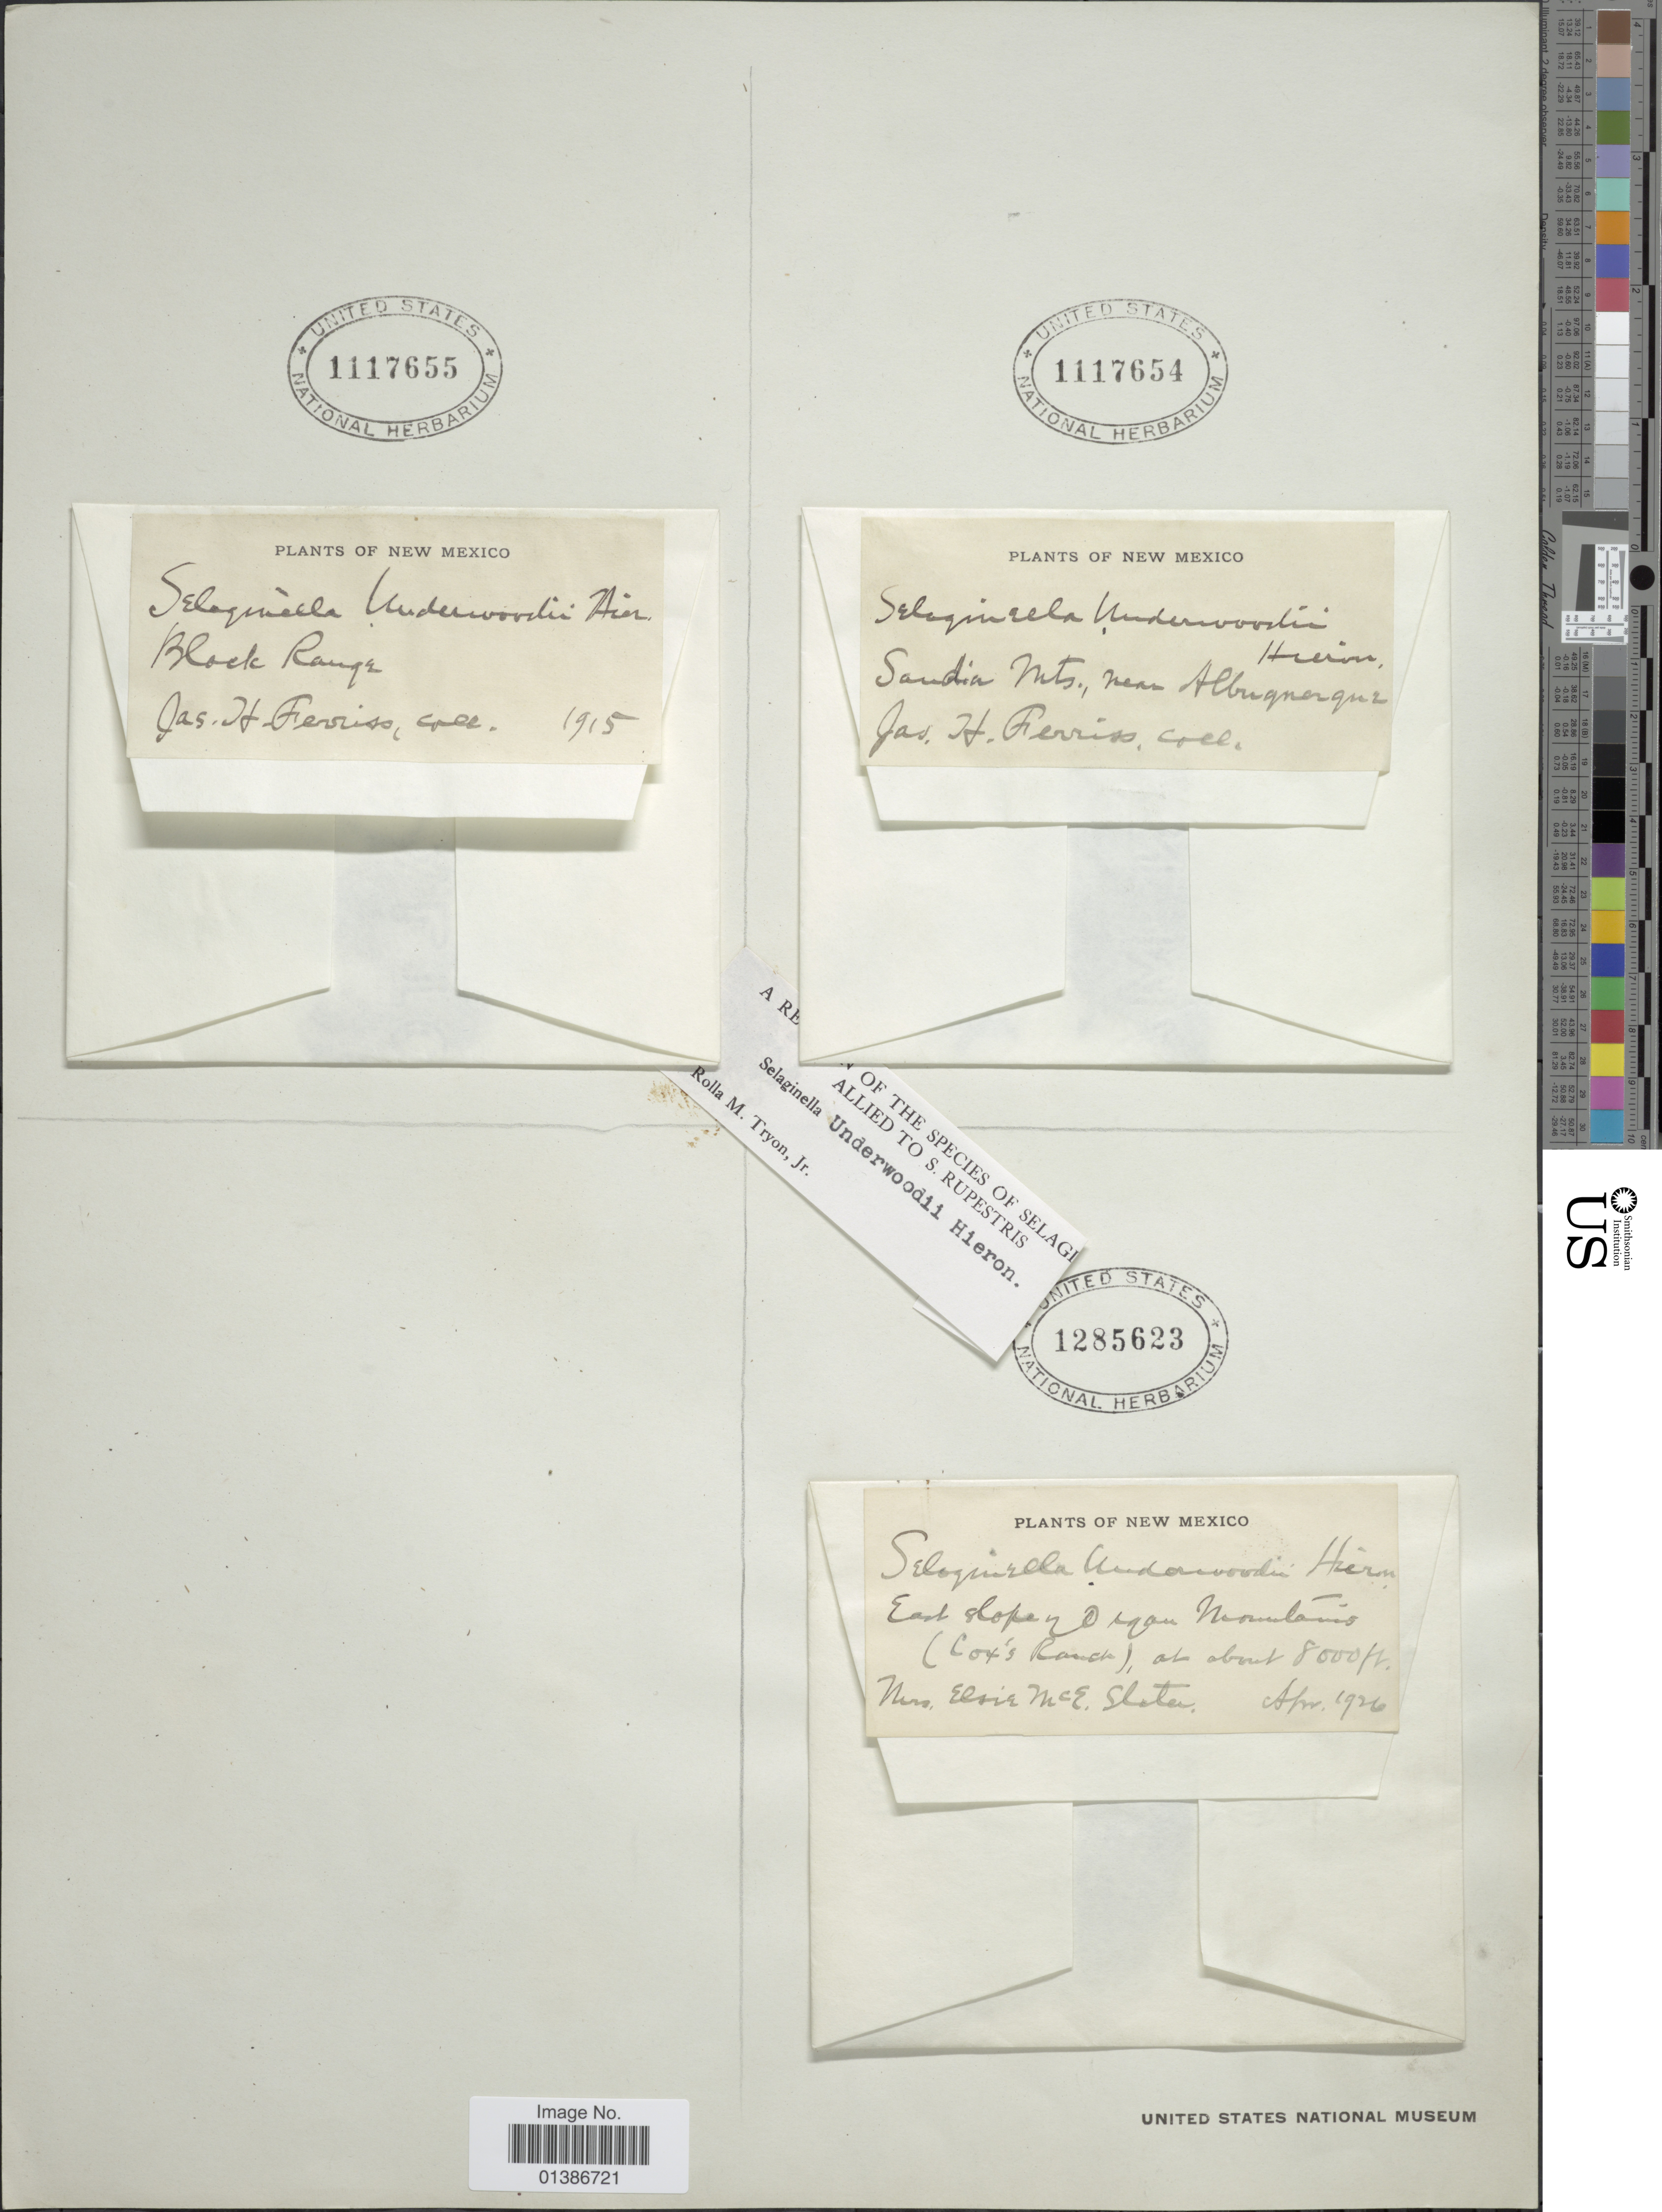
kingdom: Plantae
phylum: Tracheophyta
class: Lycopodiopsida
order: Selaginellales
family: Selaginellaceae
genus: Selaginella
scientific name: Selaginella underwoodii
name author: Hieron.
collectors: J. Ferriss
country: United States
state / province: New Mexico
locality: Sandia Mts., near Albuquerque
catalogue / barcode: US 1117654